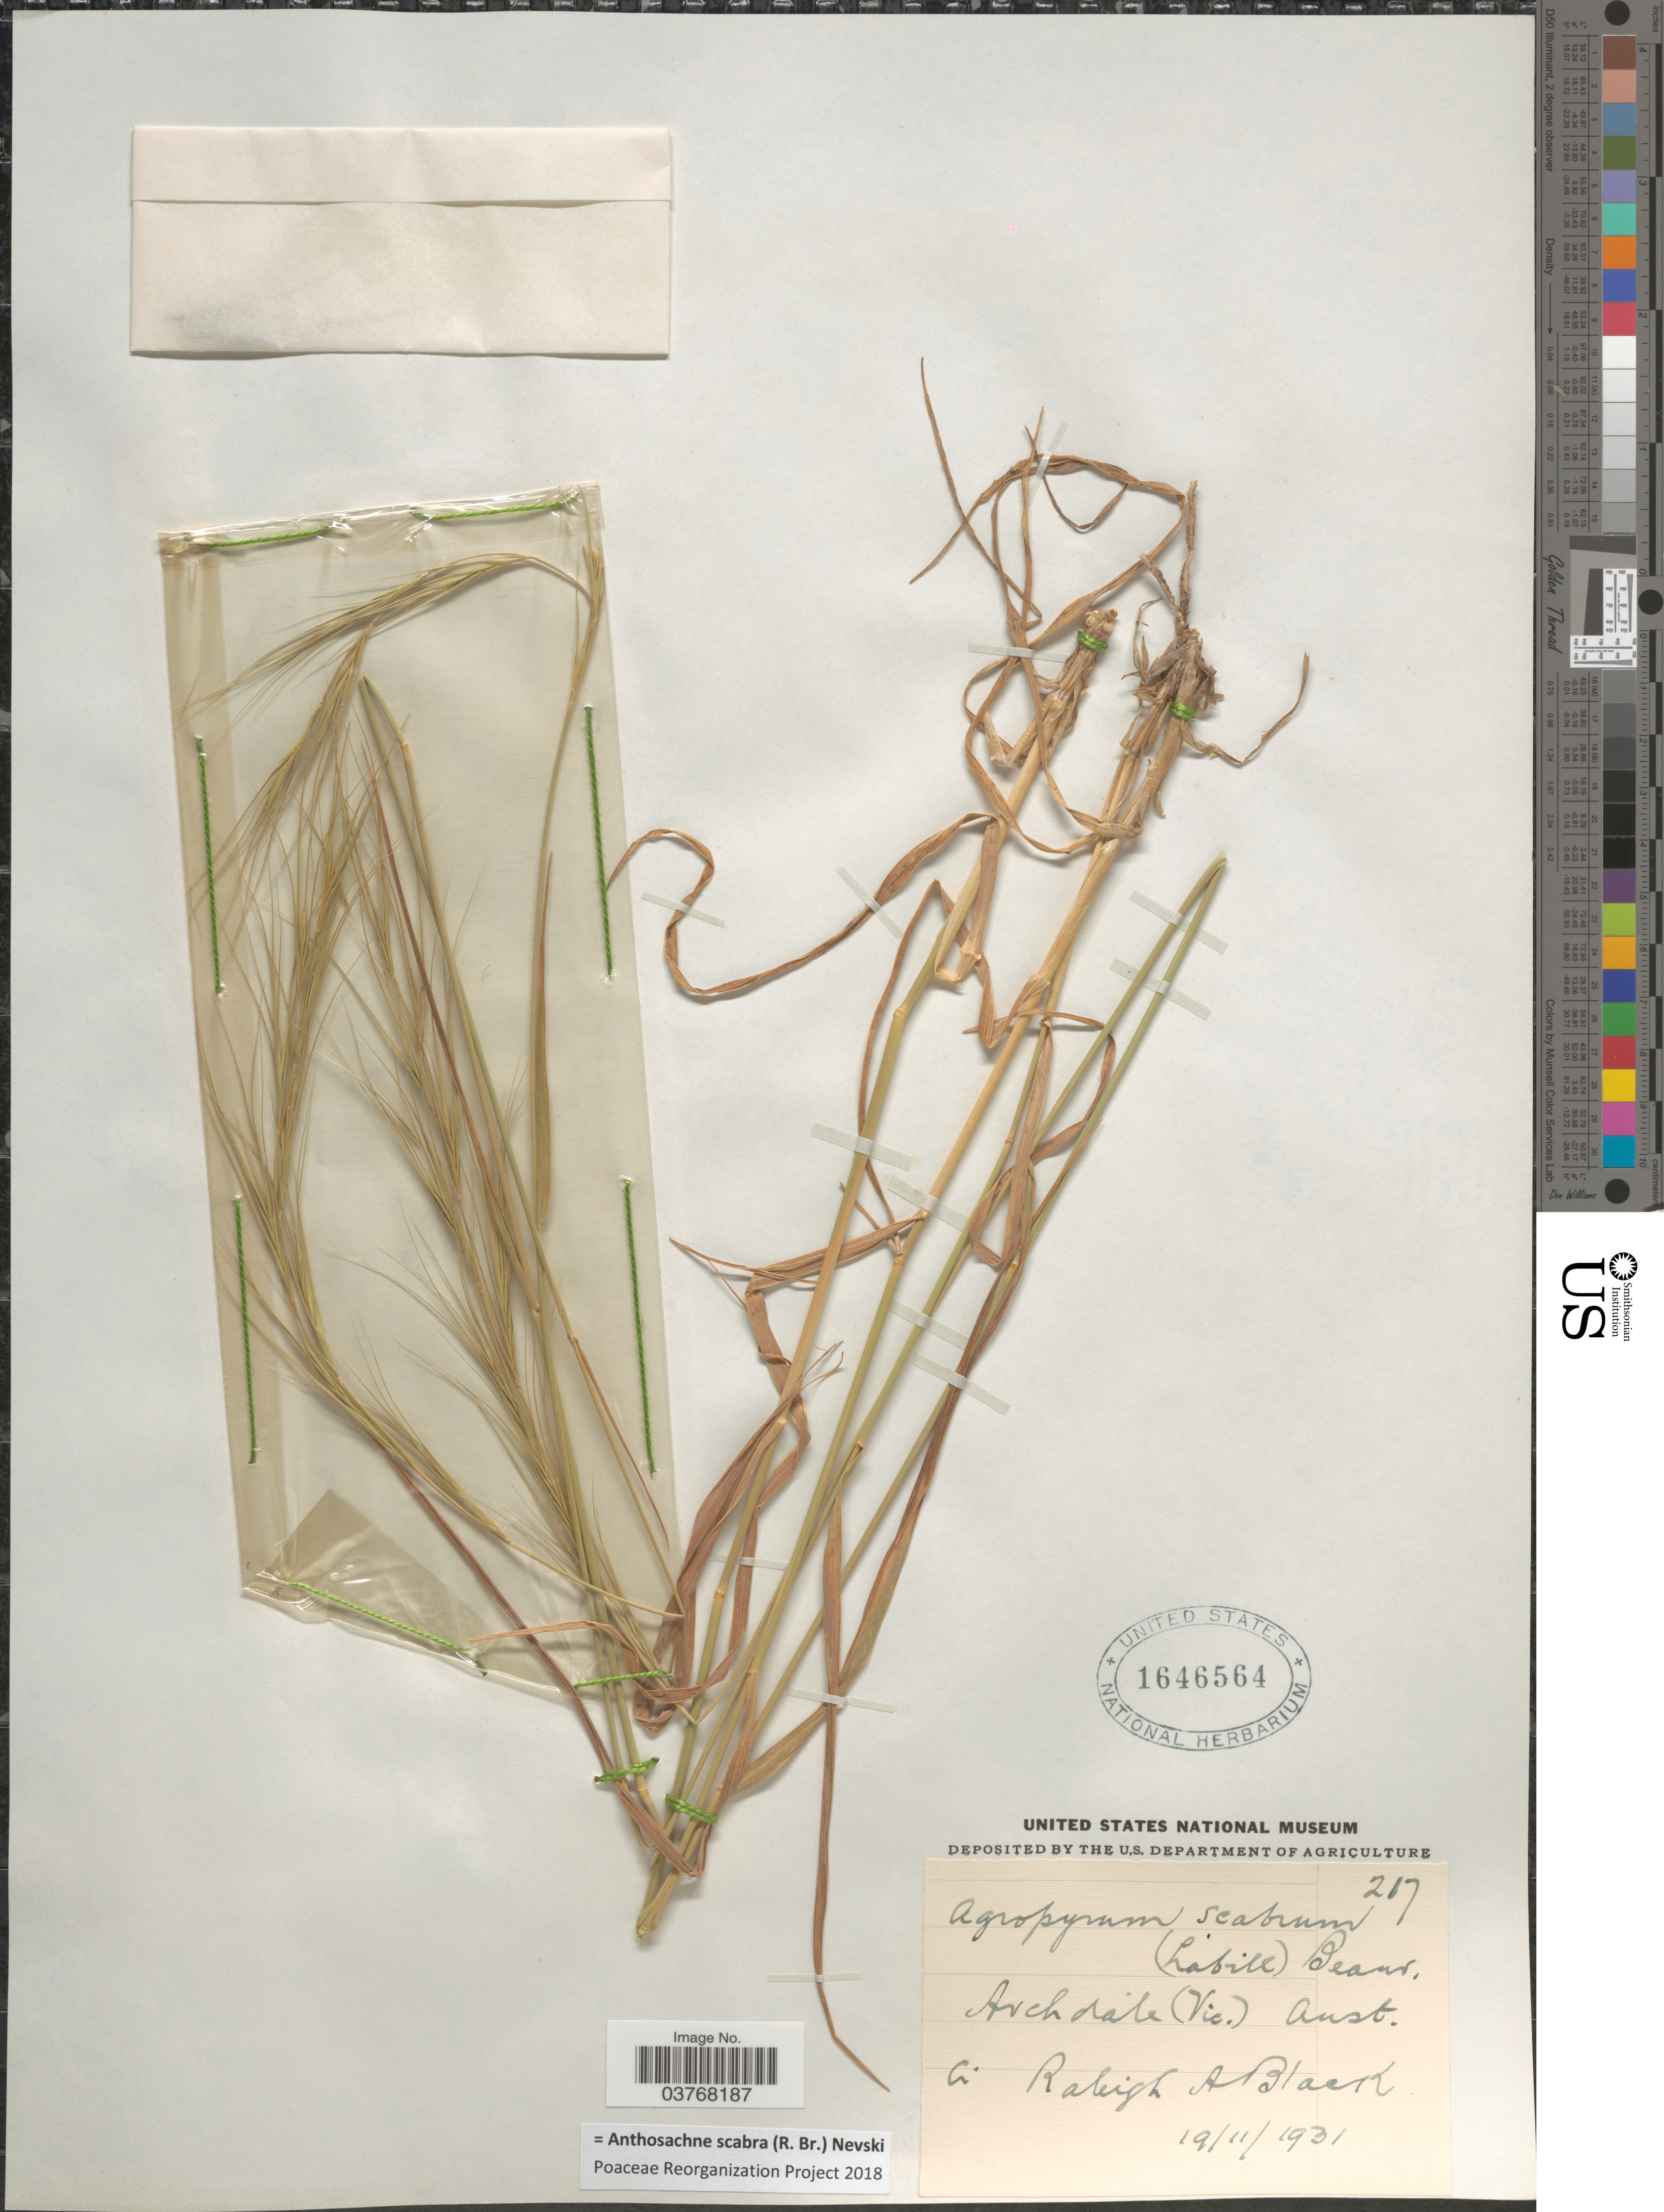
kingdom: Plantae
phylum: Tracheophyta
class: Liliopsida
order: Poales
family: Poaceae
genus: Anthosachne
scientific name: Anthosachne scabra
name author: (R. Br.) Nevski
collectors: R. A. Black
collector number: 217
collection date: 1931-11-19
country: Australia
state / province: Victoria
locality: Archdale (Vic.).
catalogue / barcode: US 1646564